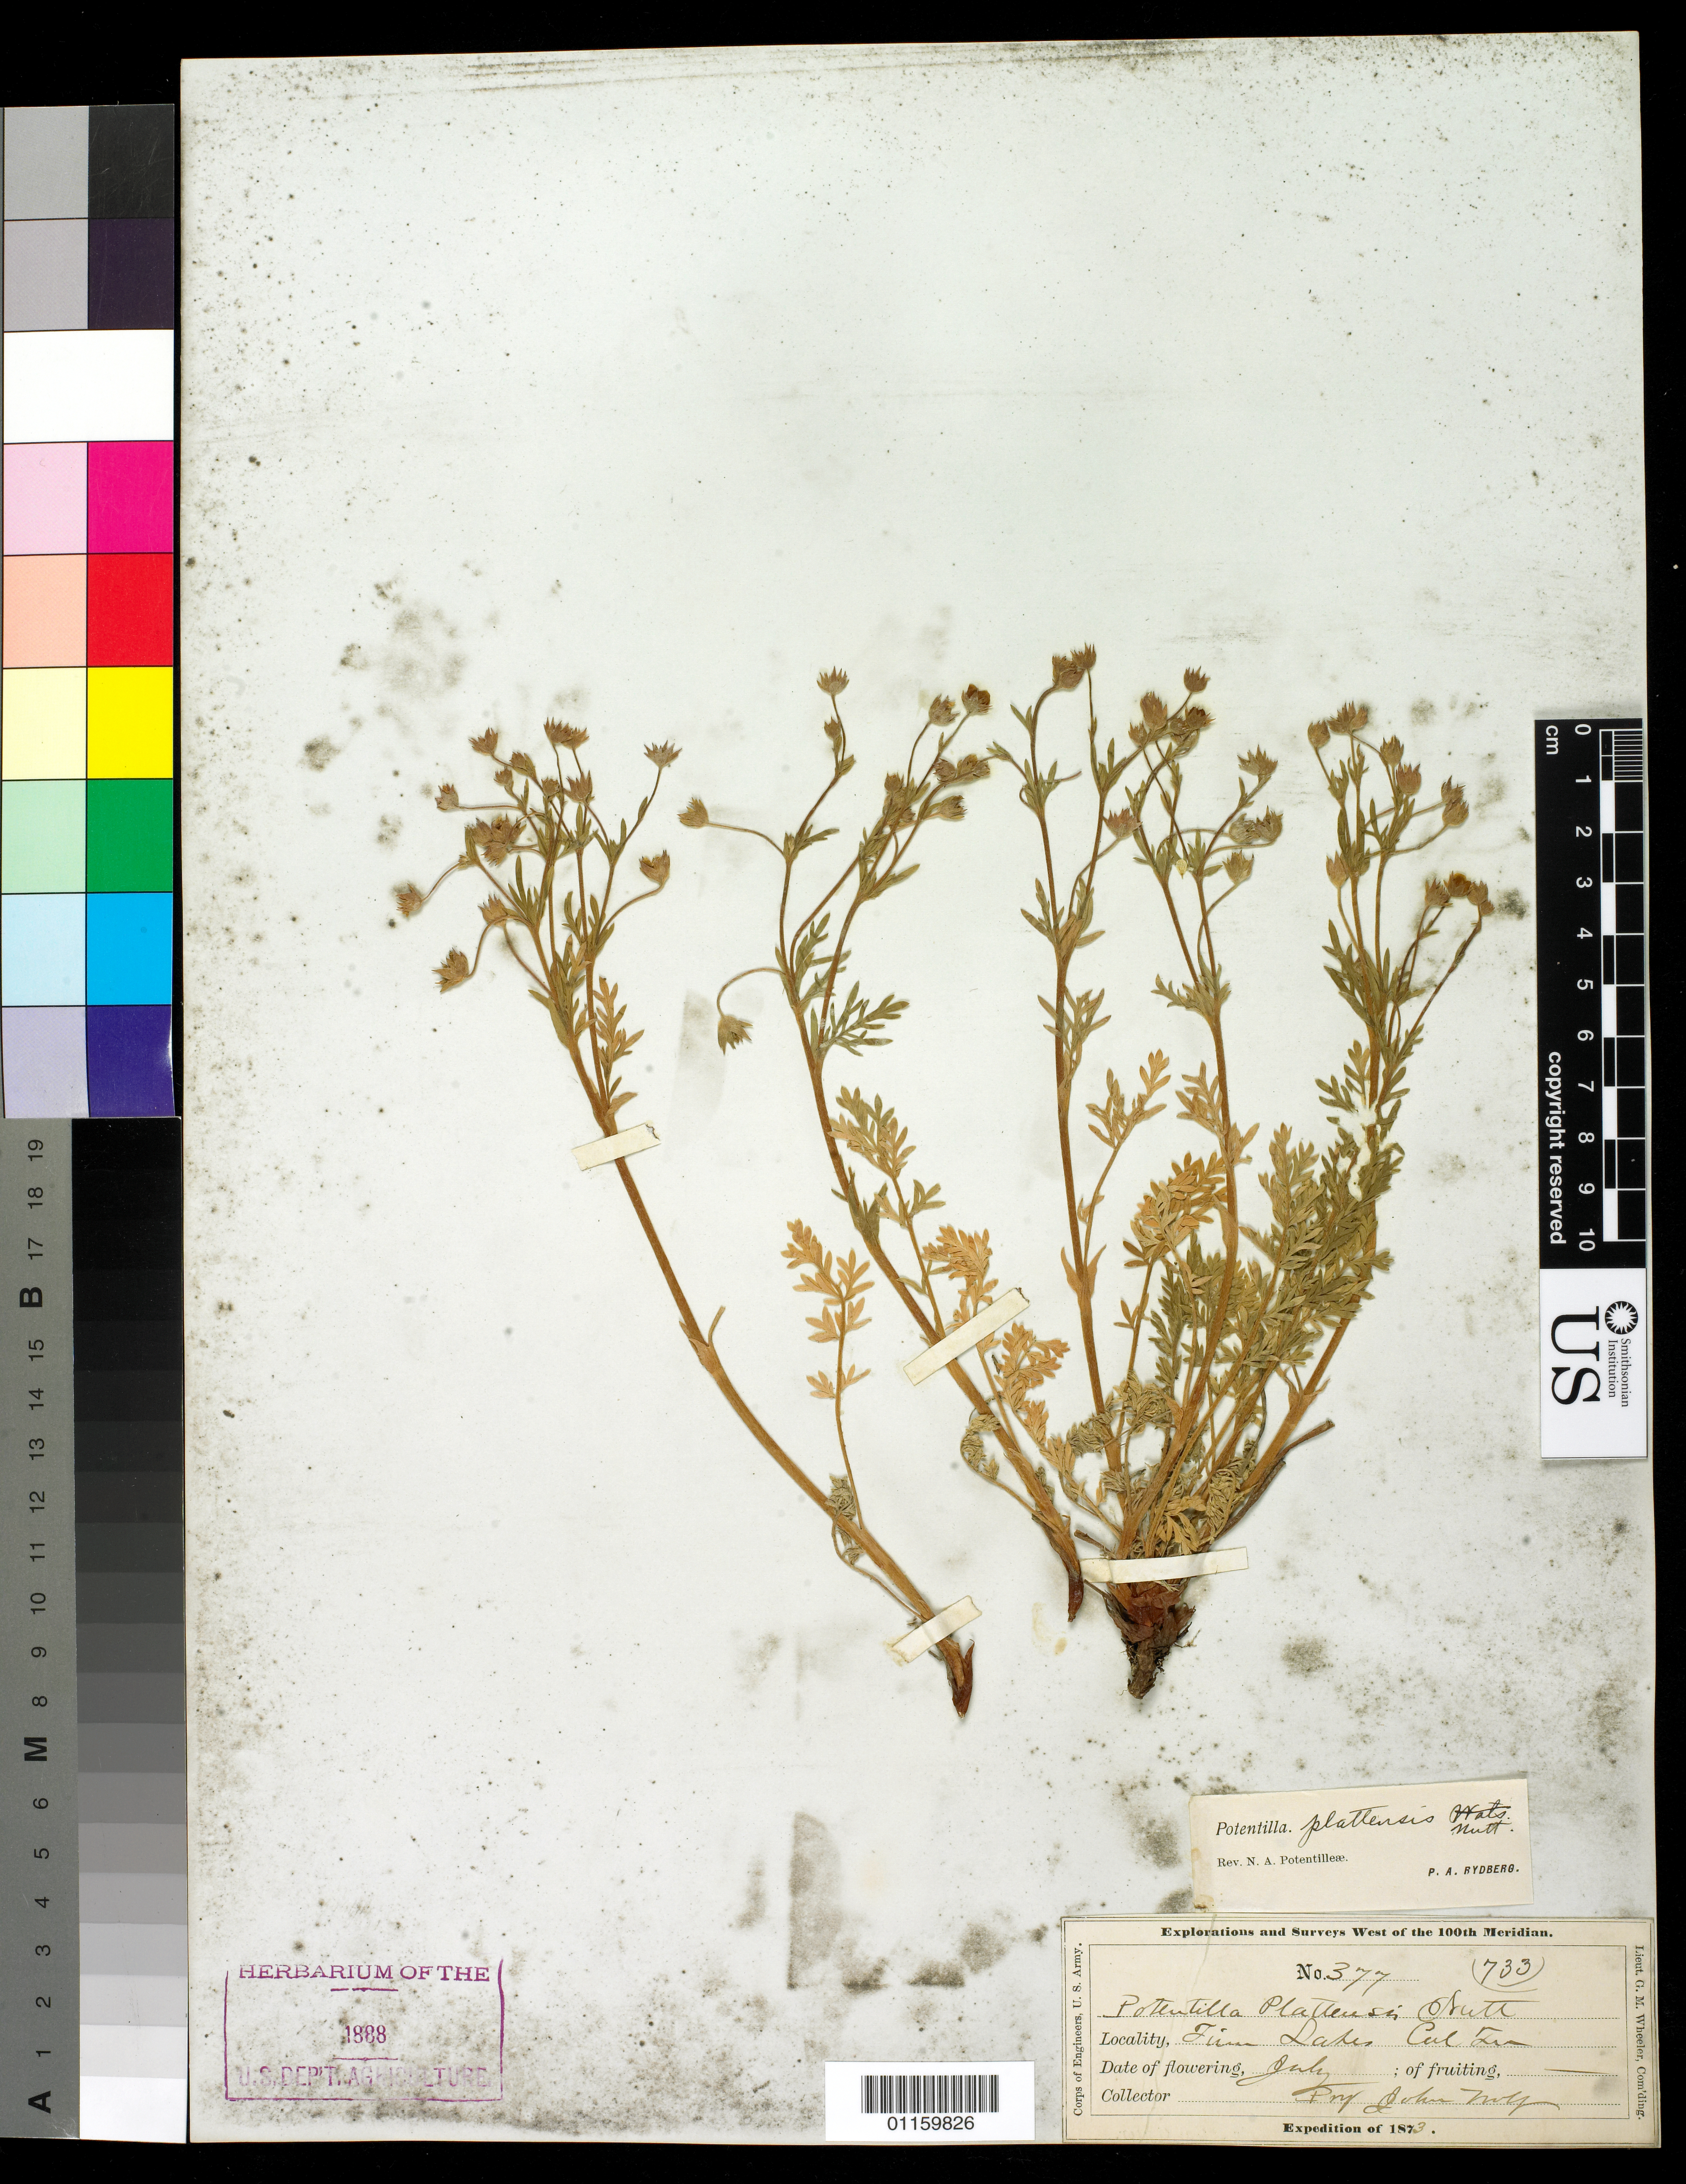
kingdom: Plantae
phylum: Tracheophyta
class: Magnoliopsida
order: Rosales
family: Rosaceae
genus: Potentilla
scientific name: Potentilla plattensis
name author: Nutt.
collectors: J. Wolf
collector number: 377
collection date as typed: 1873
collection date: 1873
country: United States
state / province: Colorado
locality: Twin Lakes, Col Ter.